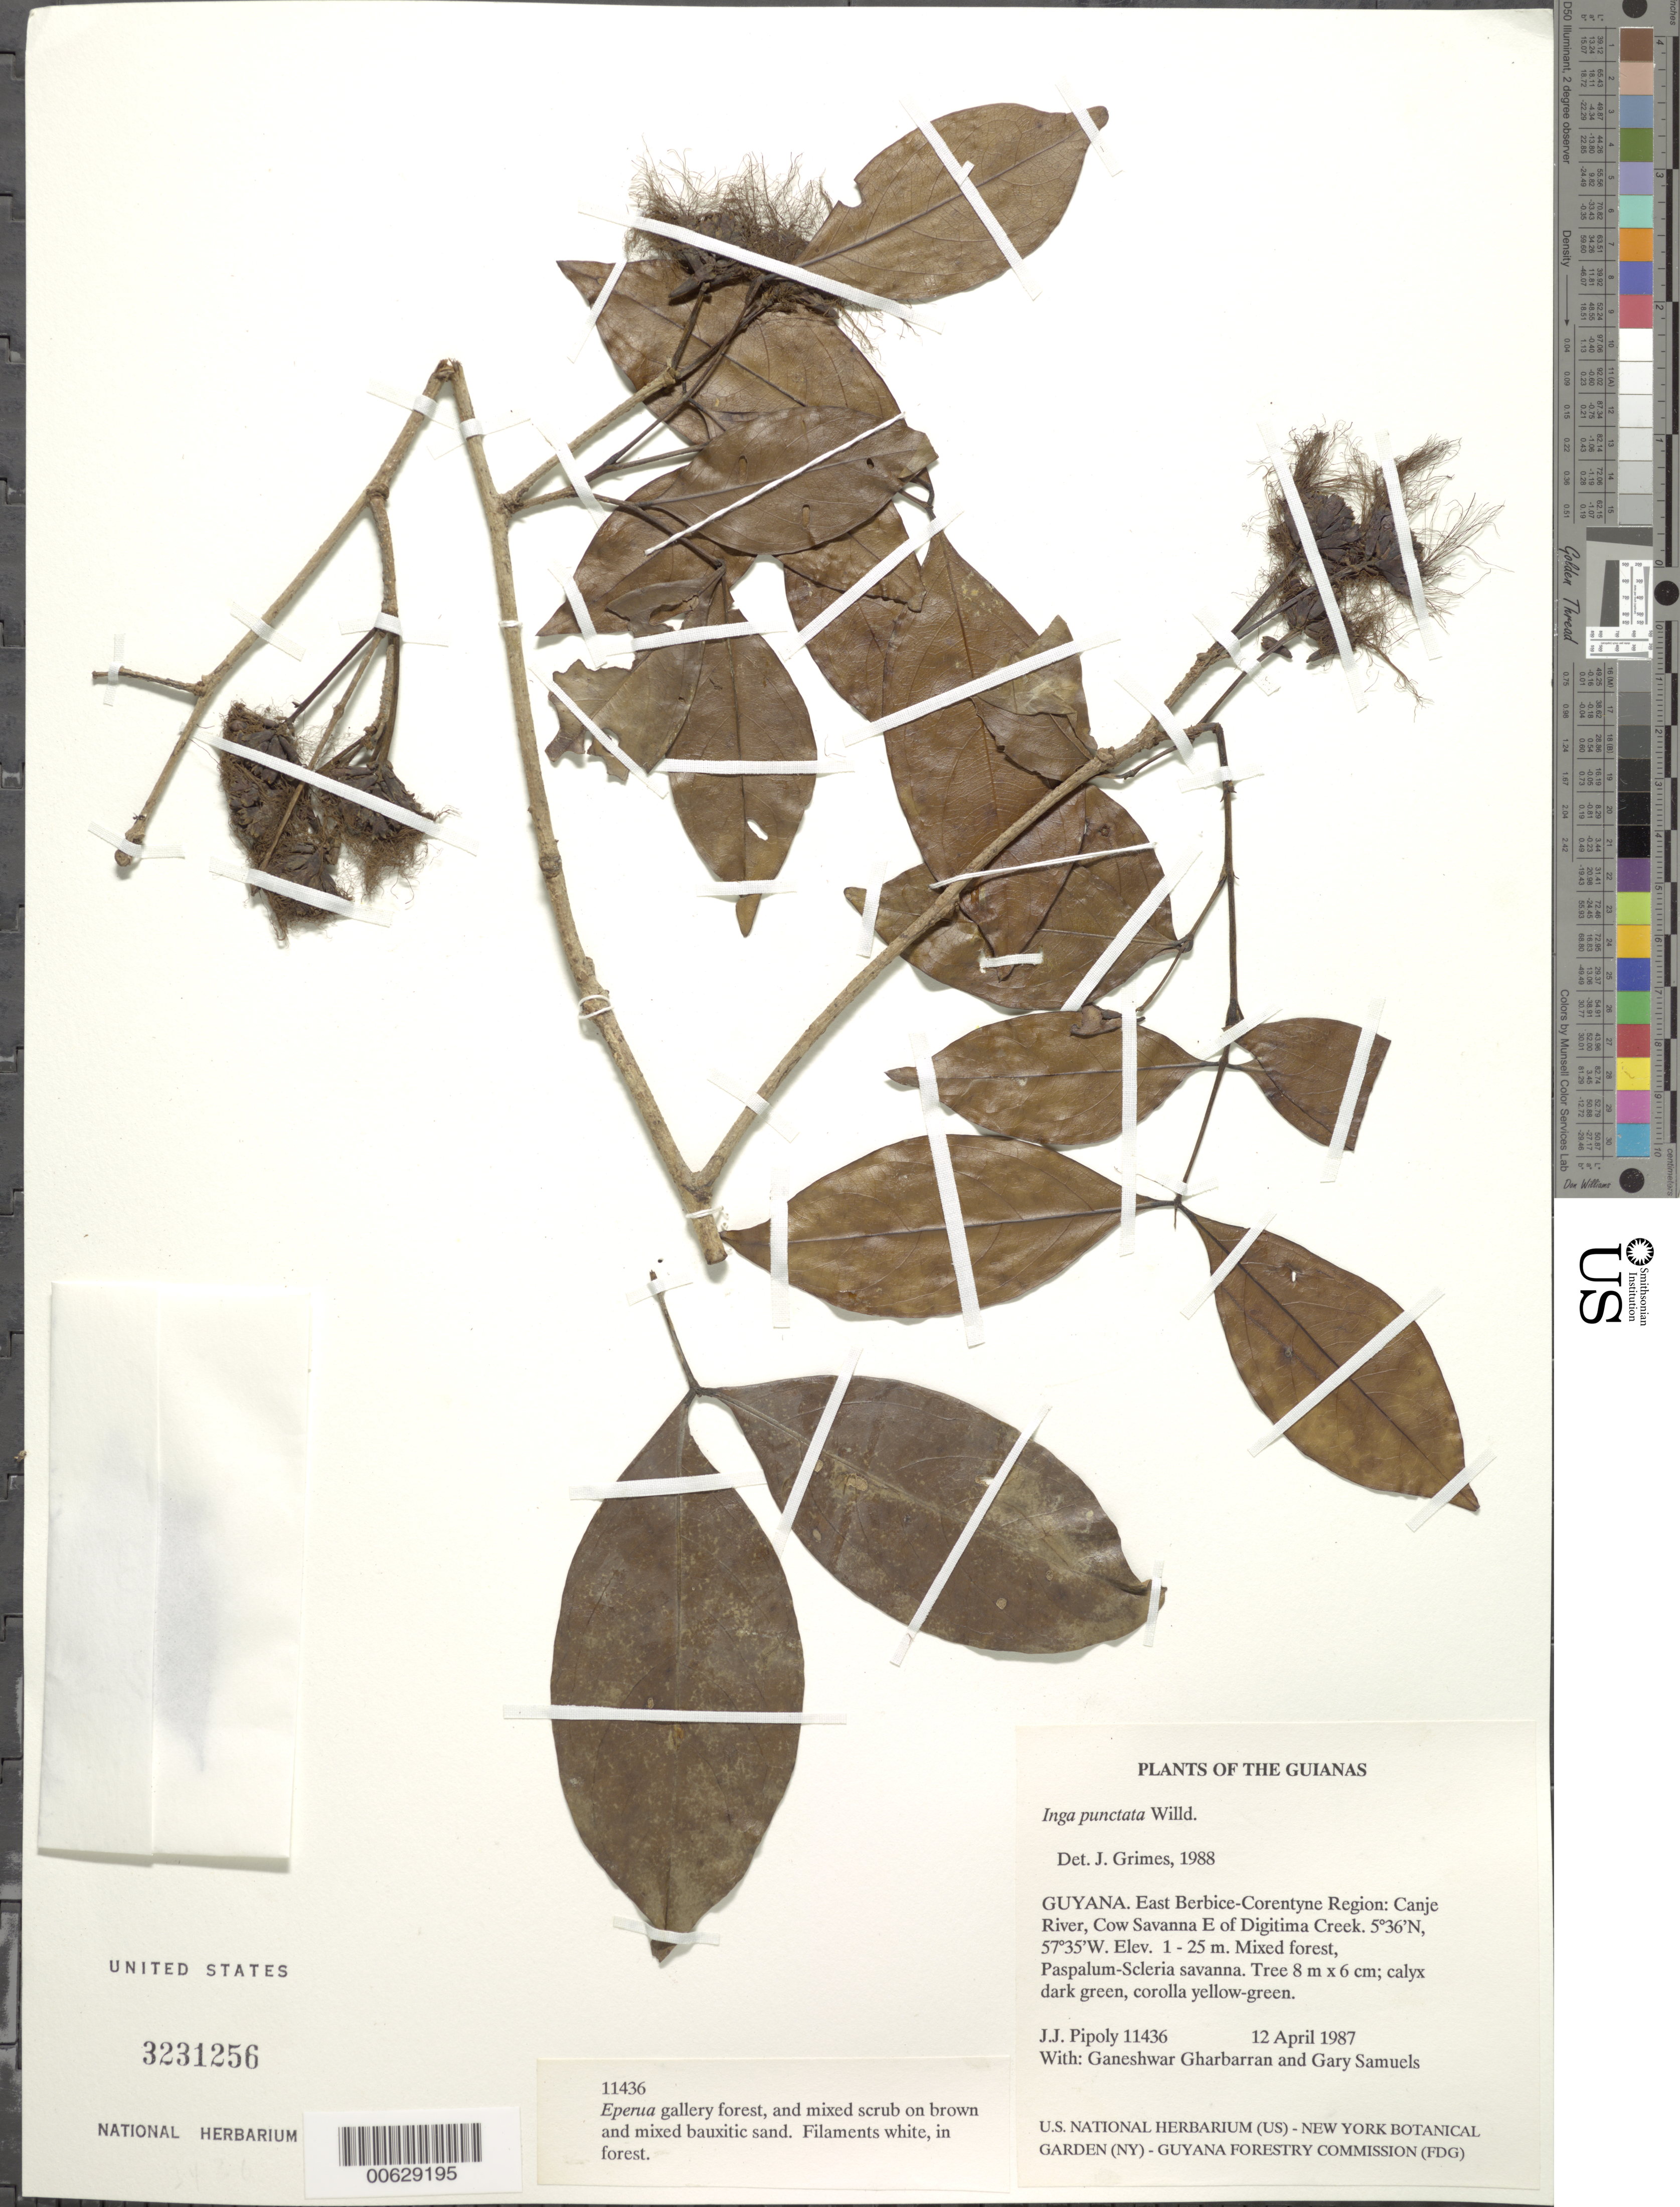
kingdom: Plantae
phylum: Tracheophyta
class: Magnoliopsida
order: Fabales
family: Fabaceae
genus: Inga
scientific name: Inga punctata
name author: Willd.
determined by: Grimes, J.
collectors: J. J. Pipoly, G. Gharbarran & G. Samuels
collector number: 11436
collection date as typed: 12 April 1987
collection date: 1987-04-12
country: Guyana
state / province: E. Berbice-Corentyne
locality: Canje River, Cow Savanna E of Digitima Creek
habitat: Mixed forest, Paspalum-Scleria savanna, Eperua gallery forest and mixed scrub on brown and mixed bauxitic sand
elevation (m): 1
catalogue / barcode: US 3231256